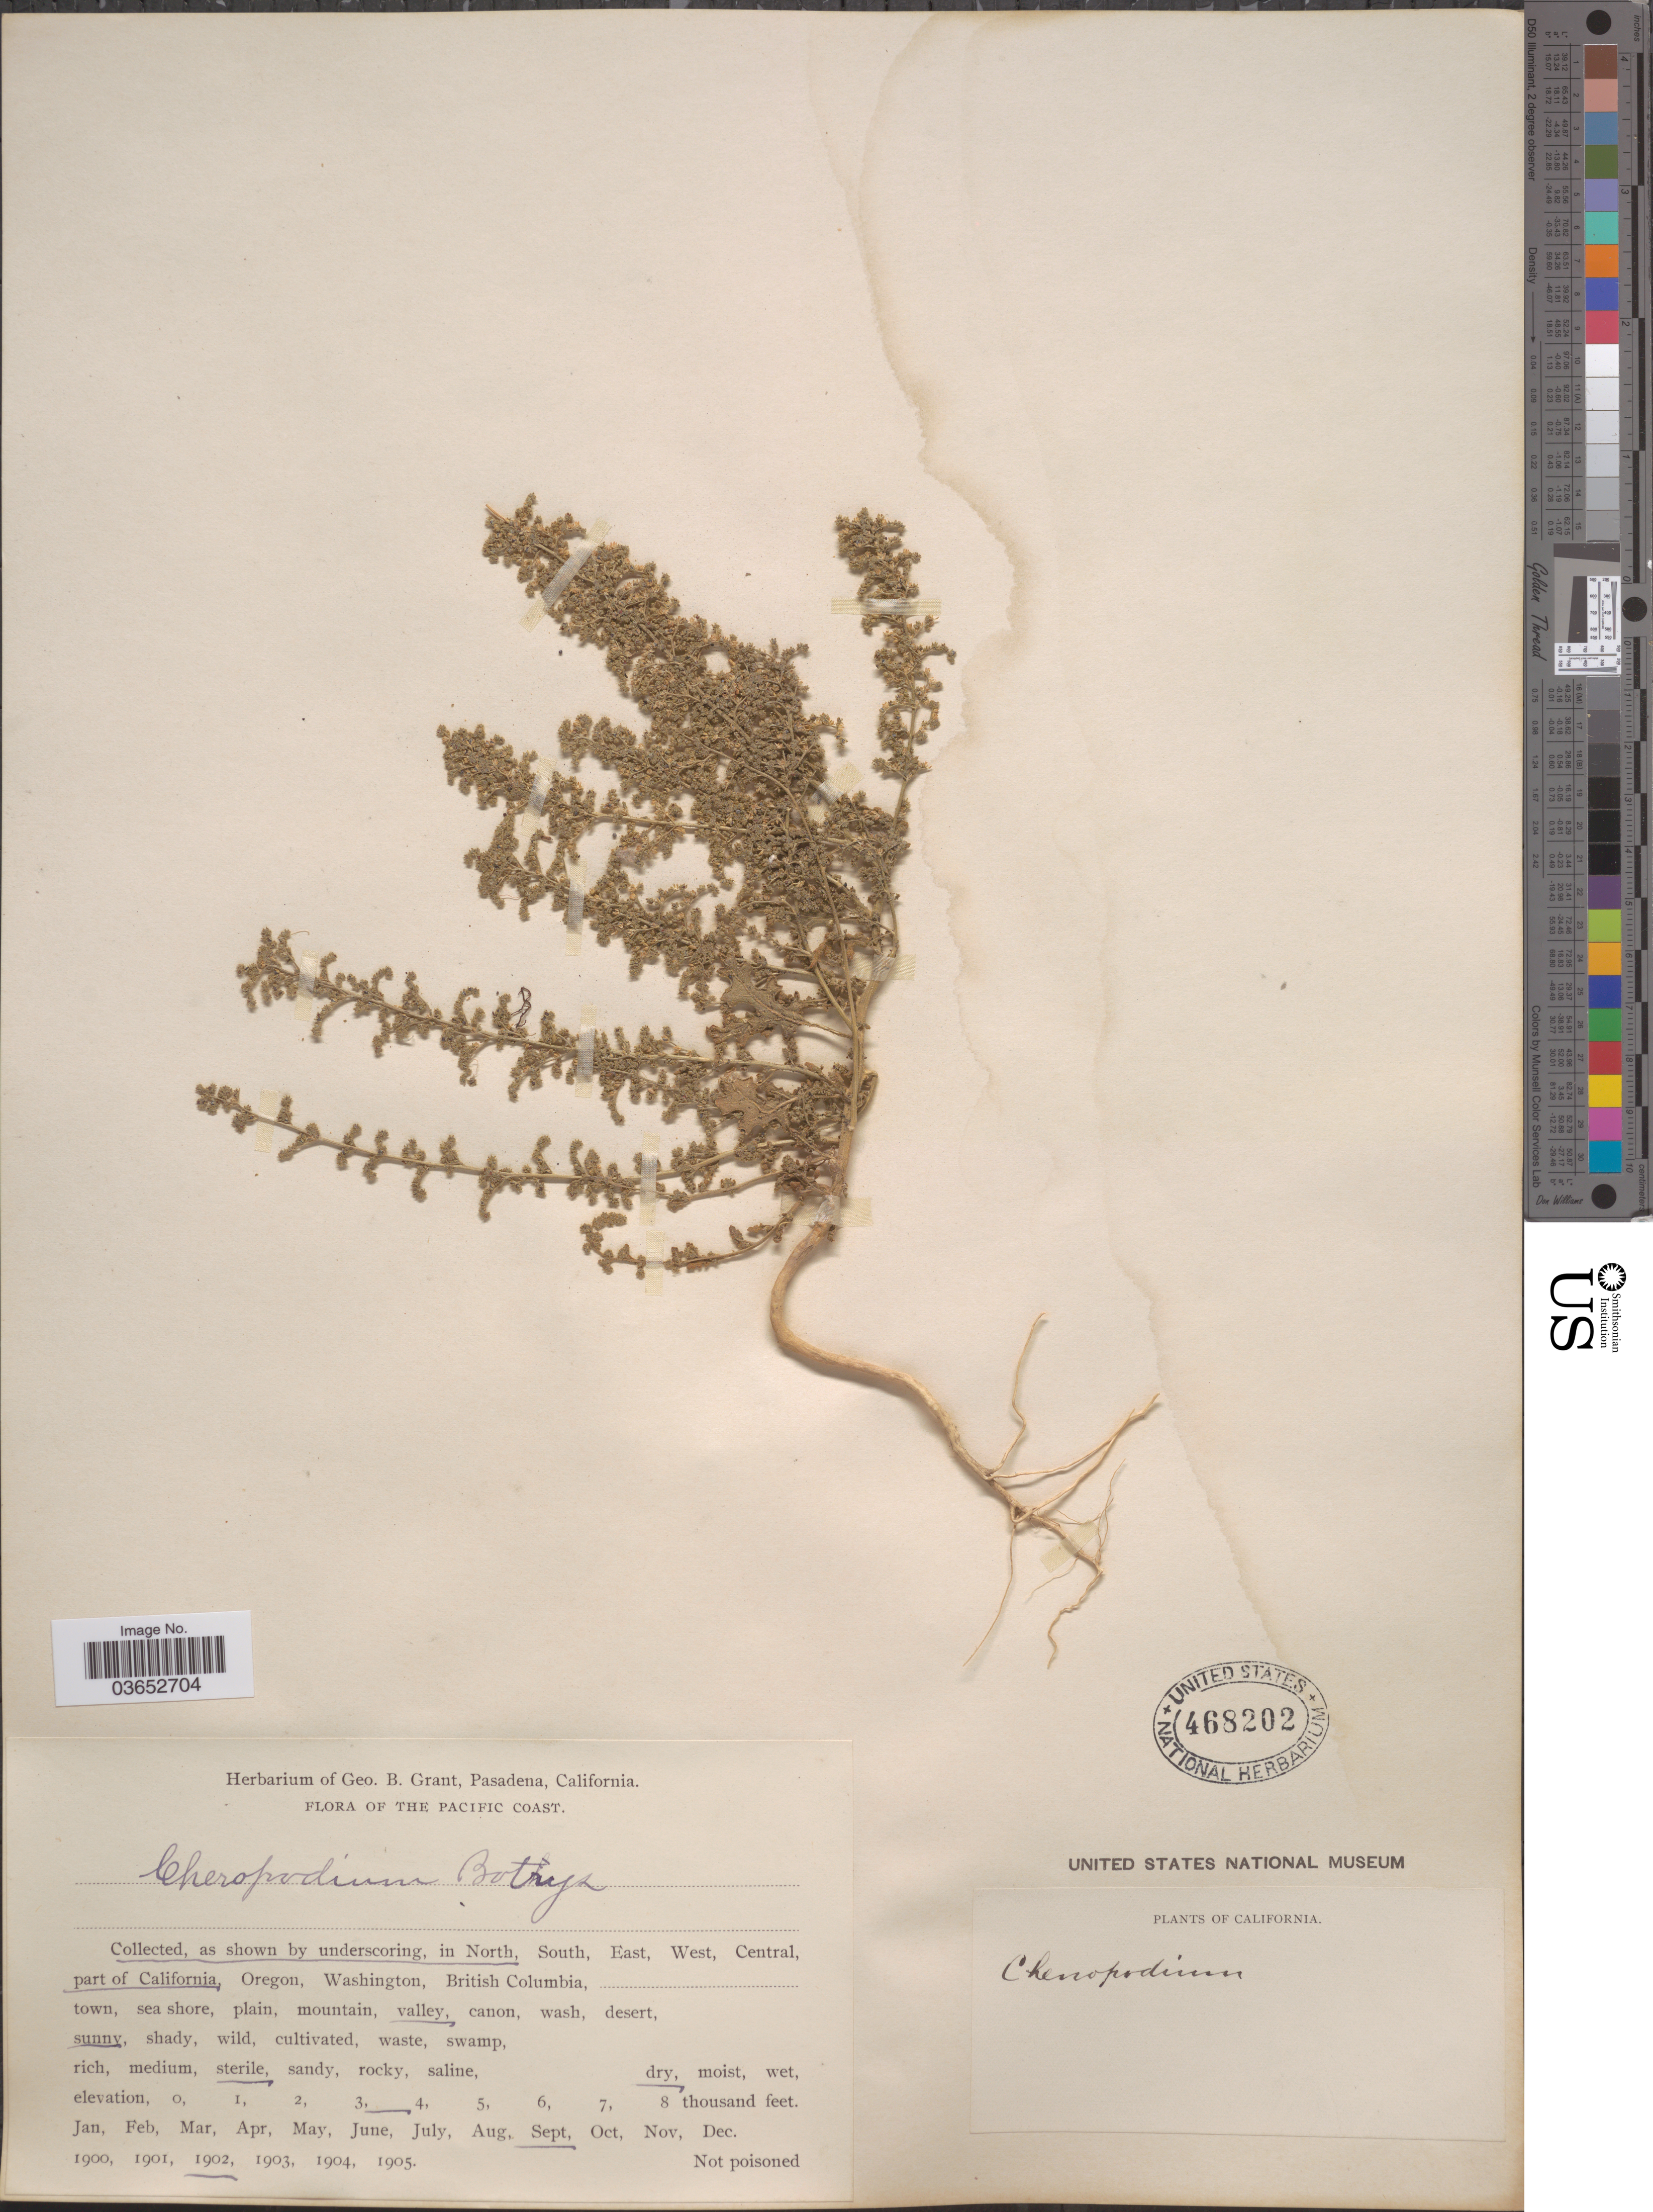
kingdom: Plantae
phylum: Tracheophyta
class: Magnoliopsida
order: Caryophyllales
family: Amaranthaceae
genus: Chenopodium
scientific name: Chenopodium botrys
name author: L.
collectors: ex herb. Geo. B. Grant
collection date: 1902-09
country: United States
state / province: California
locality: The Pacific Coast. North, part of California. Valley.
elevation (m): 914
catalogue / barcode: US 468202